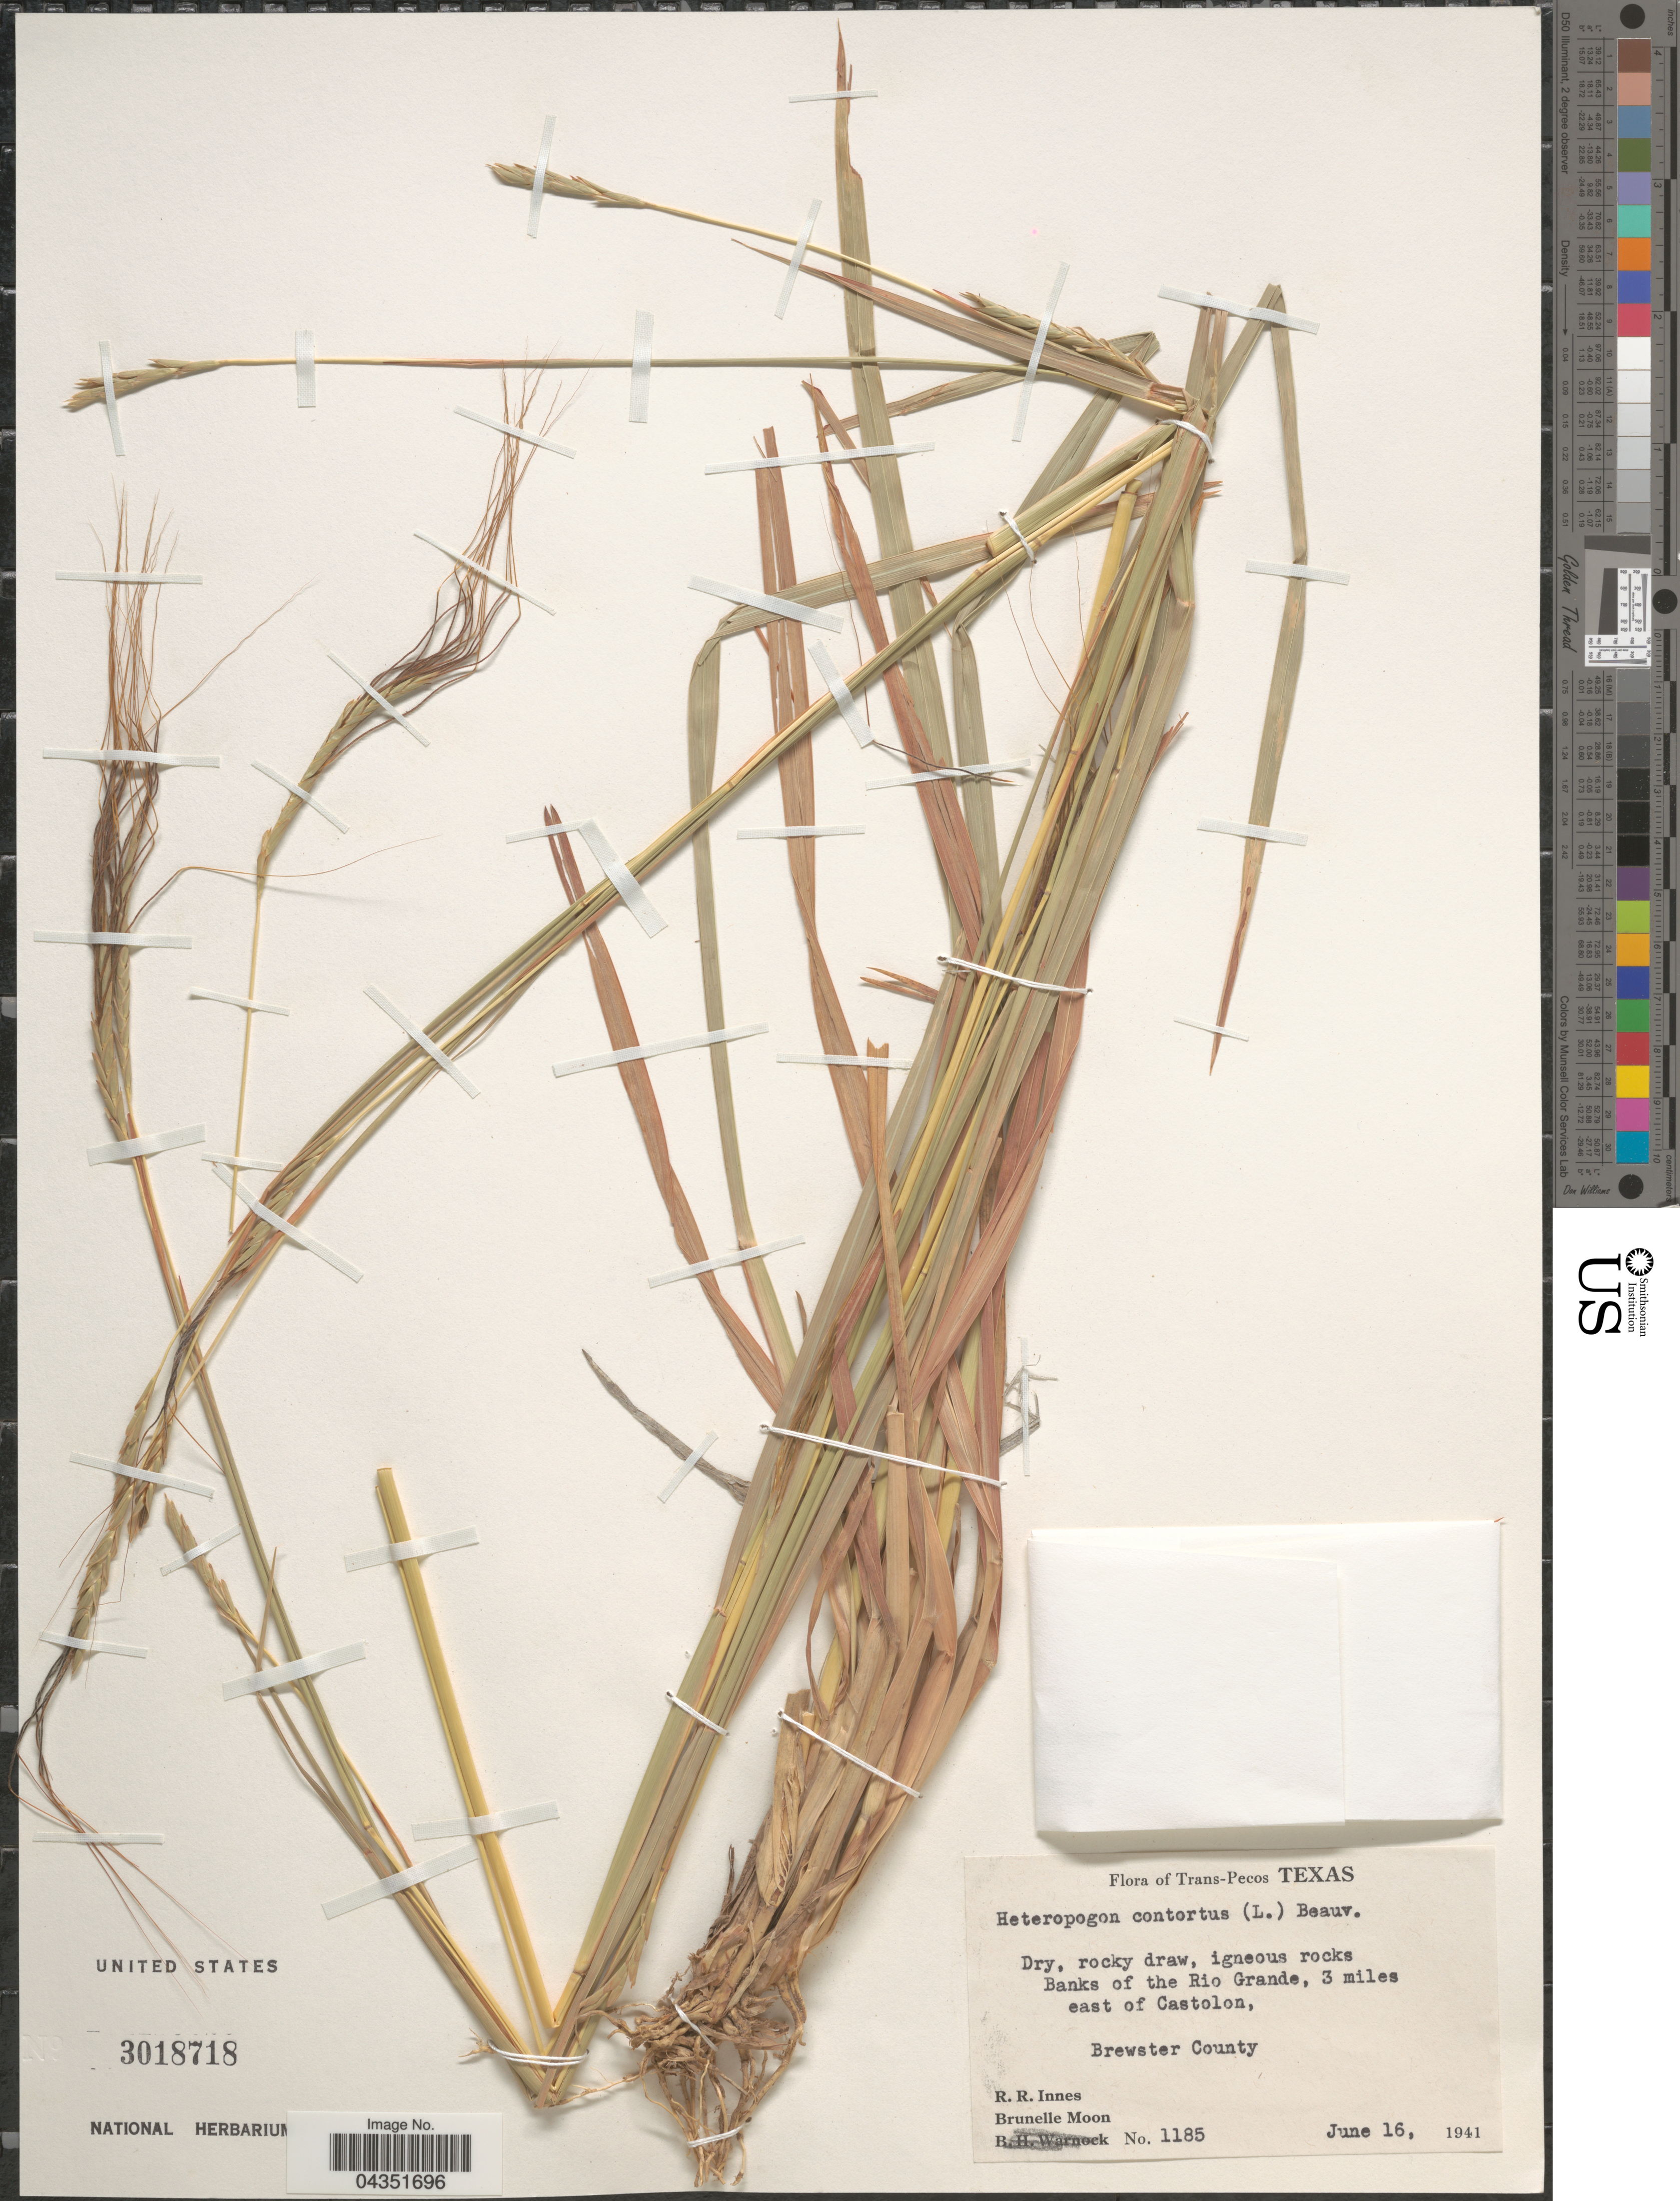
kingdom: Plantae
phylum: Tracheophyta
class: Liliopsida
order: Poales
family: Poaceae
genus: Heteropogon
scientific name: Heteropogon contortus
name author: (L.) P. Beauv. ex Roem. & Schult.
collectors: R. Rose-Innes & B. Moon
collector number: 1185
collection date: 1941-06-16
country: United States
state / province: Texas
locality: Trans-Pecos. Banks of the Rio Grande, 3 miles east of Castolon, Brewster County.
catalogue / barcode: US 3018718